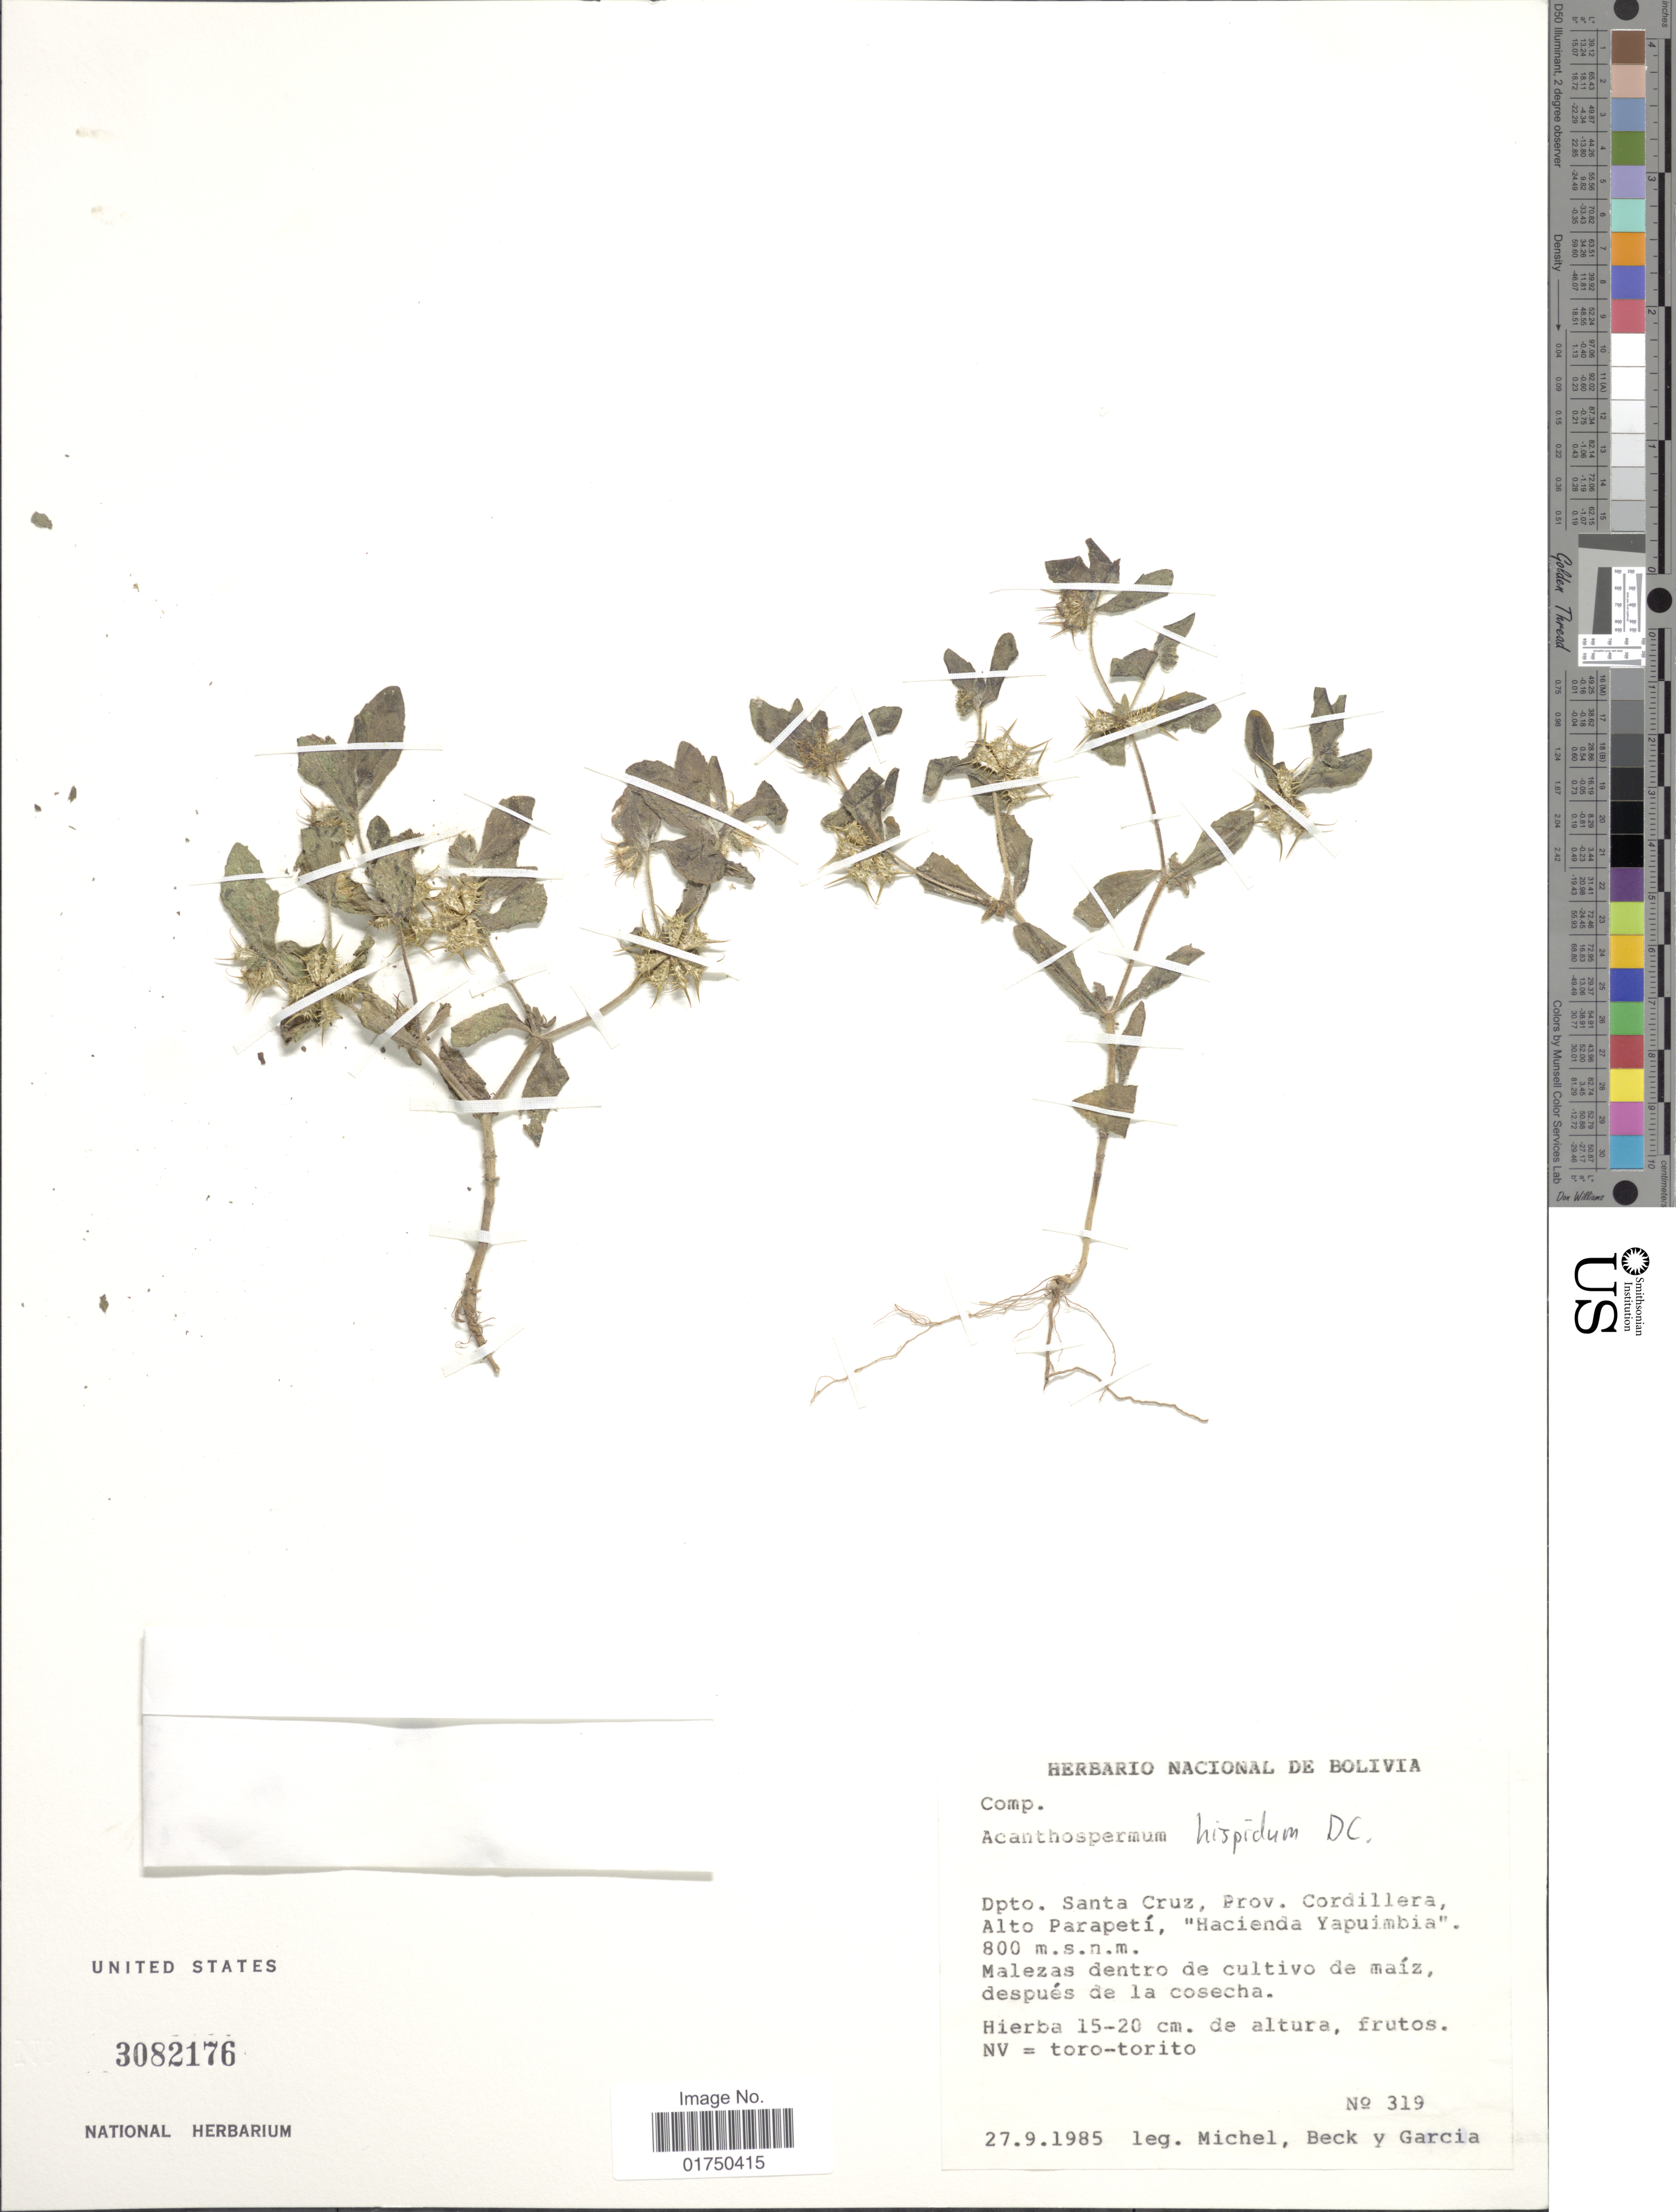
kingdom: Plantae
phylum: Tracheophyta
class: Magnoliopsida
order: Asterales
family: Asteraceae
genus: Acanthospermum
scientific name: Acanthospermum hispidum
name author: DC.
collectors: -. Michel & H. Garcia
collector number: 319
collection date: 1985-09-27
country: Bolivia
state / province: Santa Cruz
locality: Dpto. Santa Cruz, Prov. Cordillea, Alto Parapetí, "Hacienda Yapuimbia".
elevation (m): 800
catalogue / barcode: US 3082176